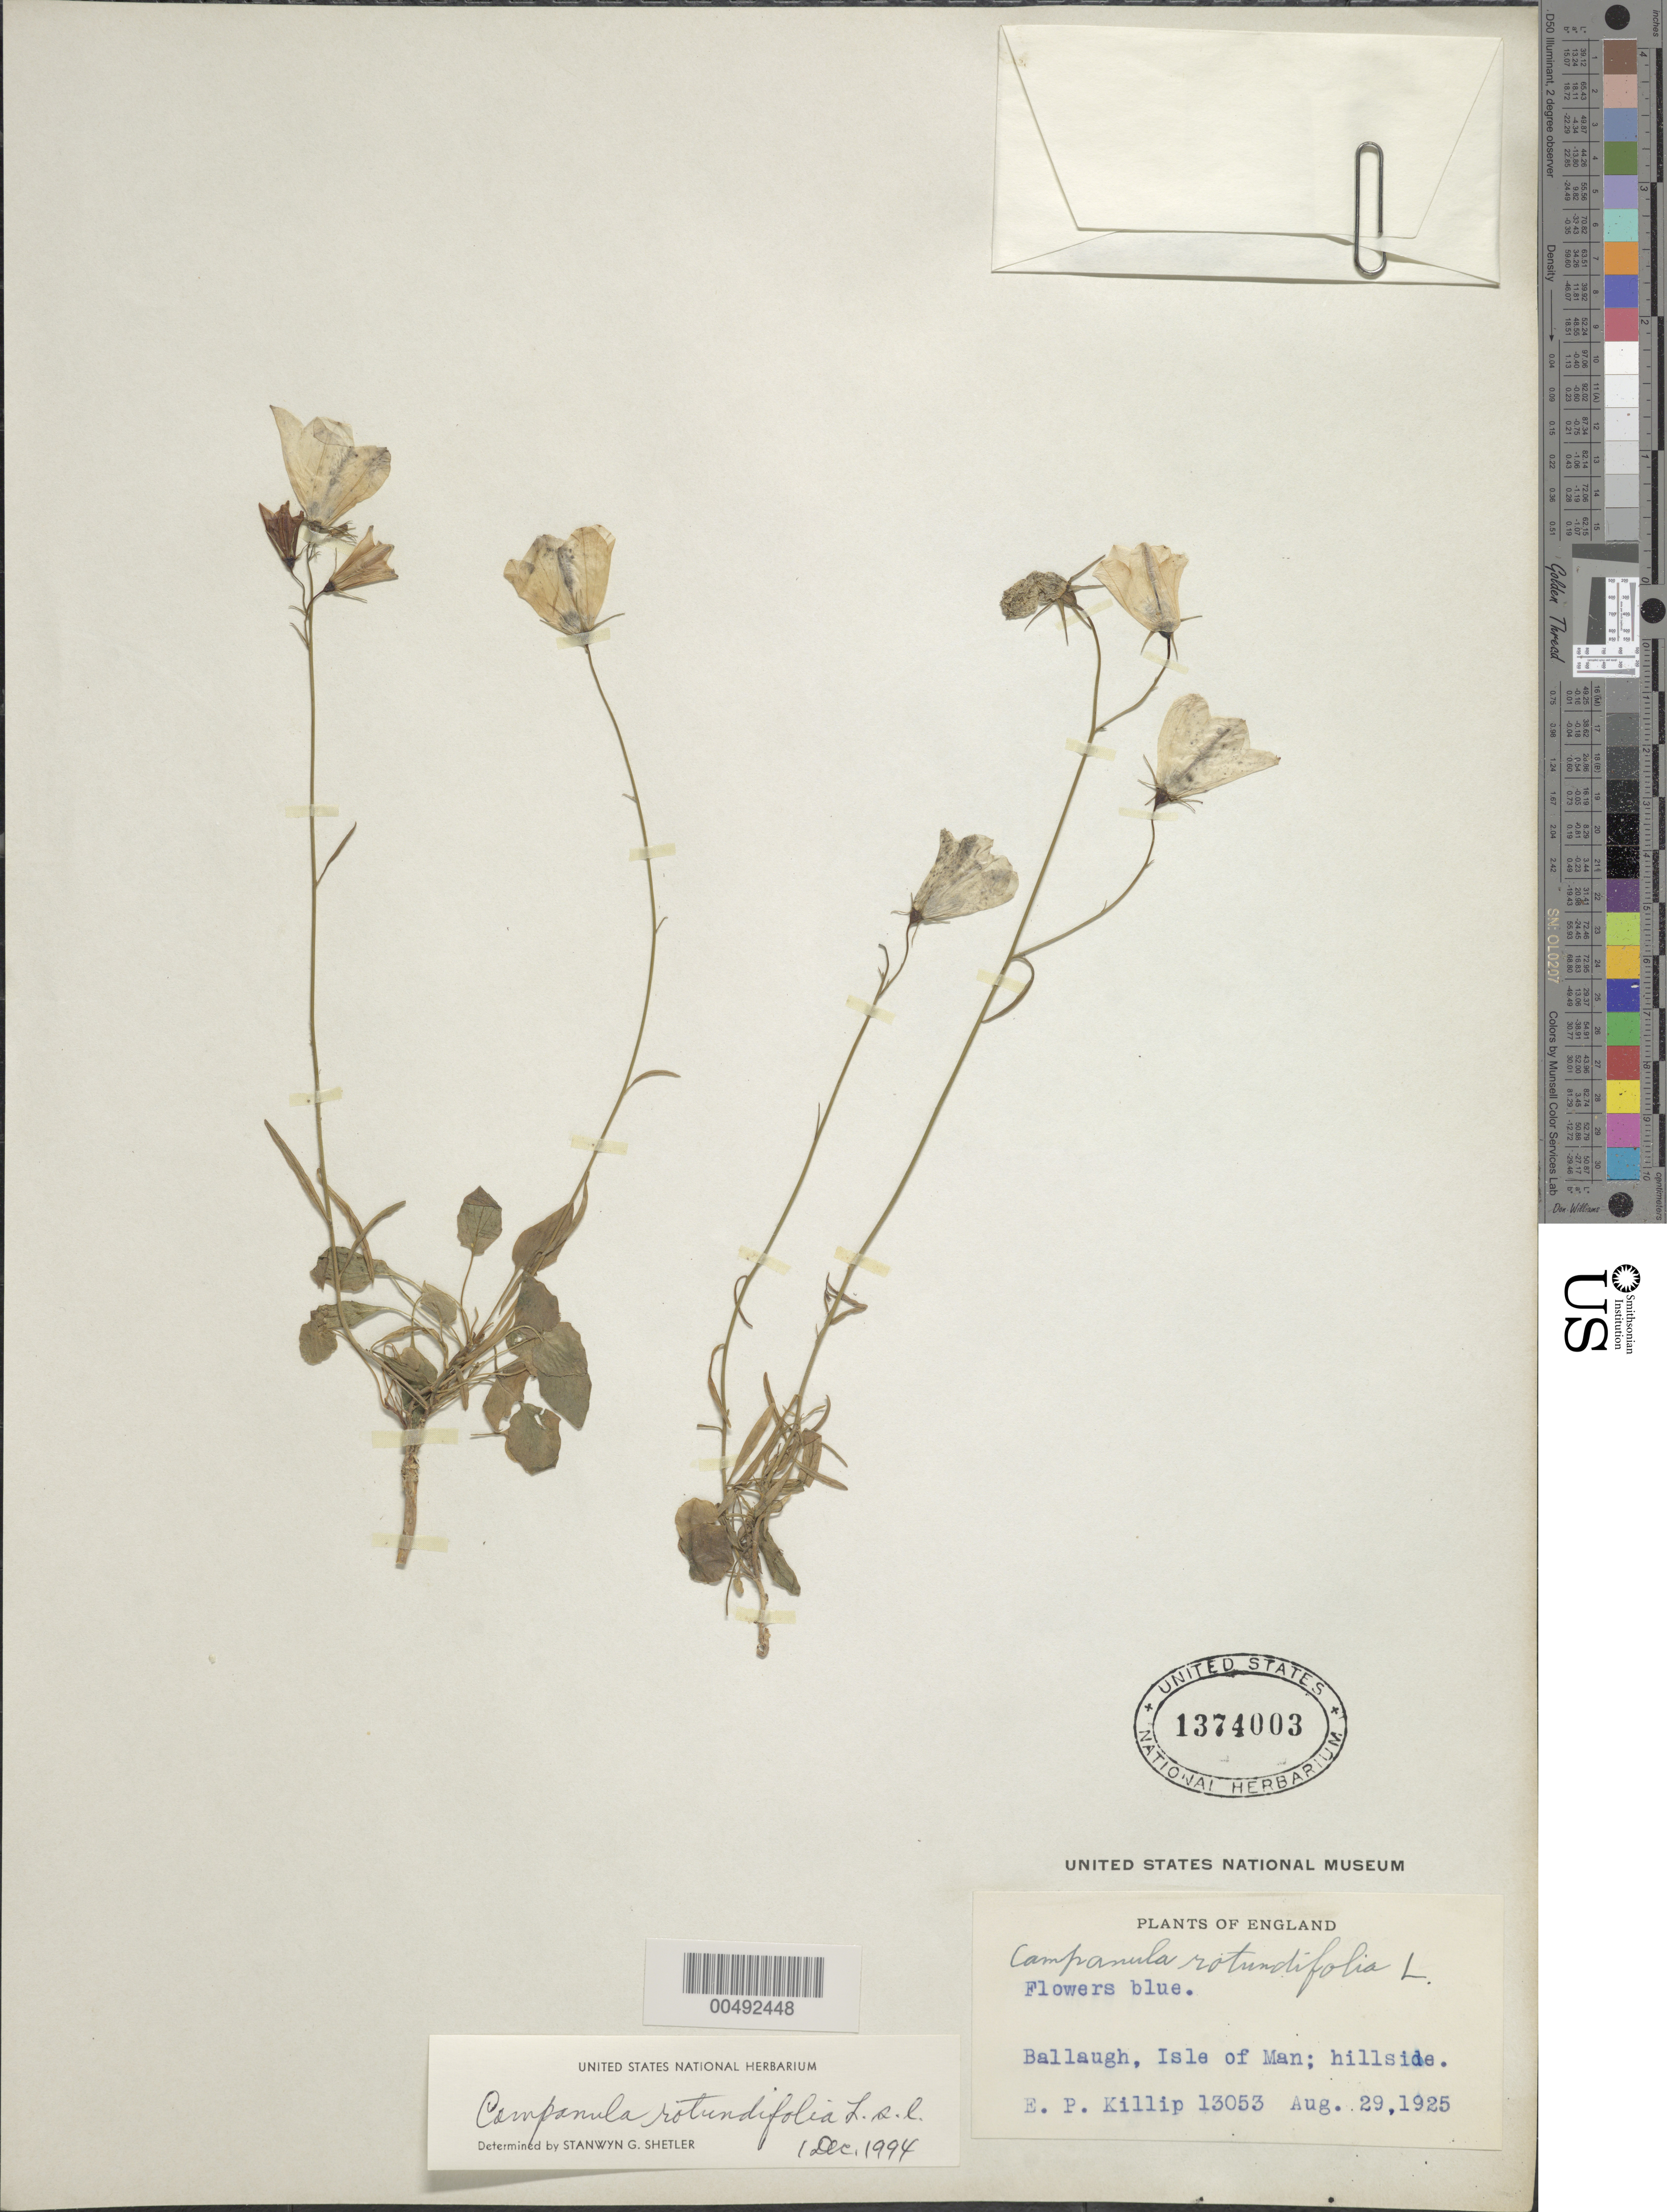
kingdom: Plantae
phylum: Tracheophyta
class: Magnoliopsida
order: Asterales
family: Campanulaceae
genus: Campanula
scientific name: Campanula rotundifolia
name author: L.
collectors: E. P. Killip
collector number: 13053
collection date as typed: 29 Aug 1925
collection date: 1925-08-29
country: United Kingdom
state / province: England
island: Isle of Man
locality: Ballaugh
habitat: hillside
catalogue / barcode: US 1374003